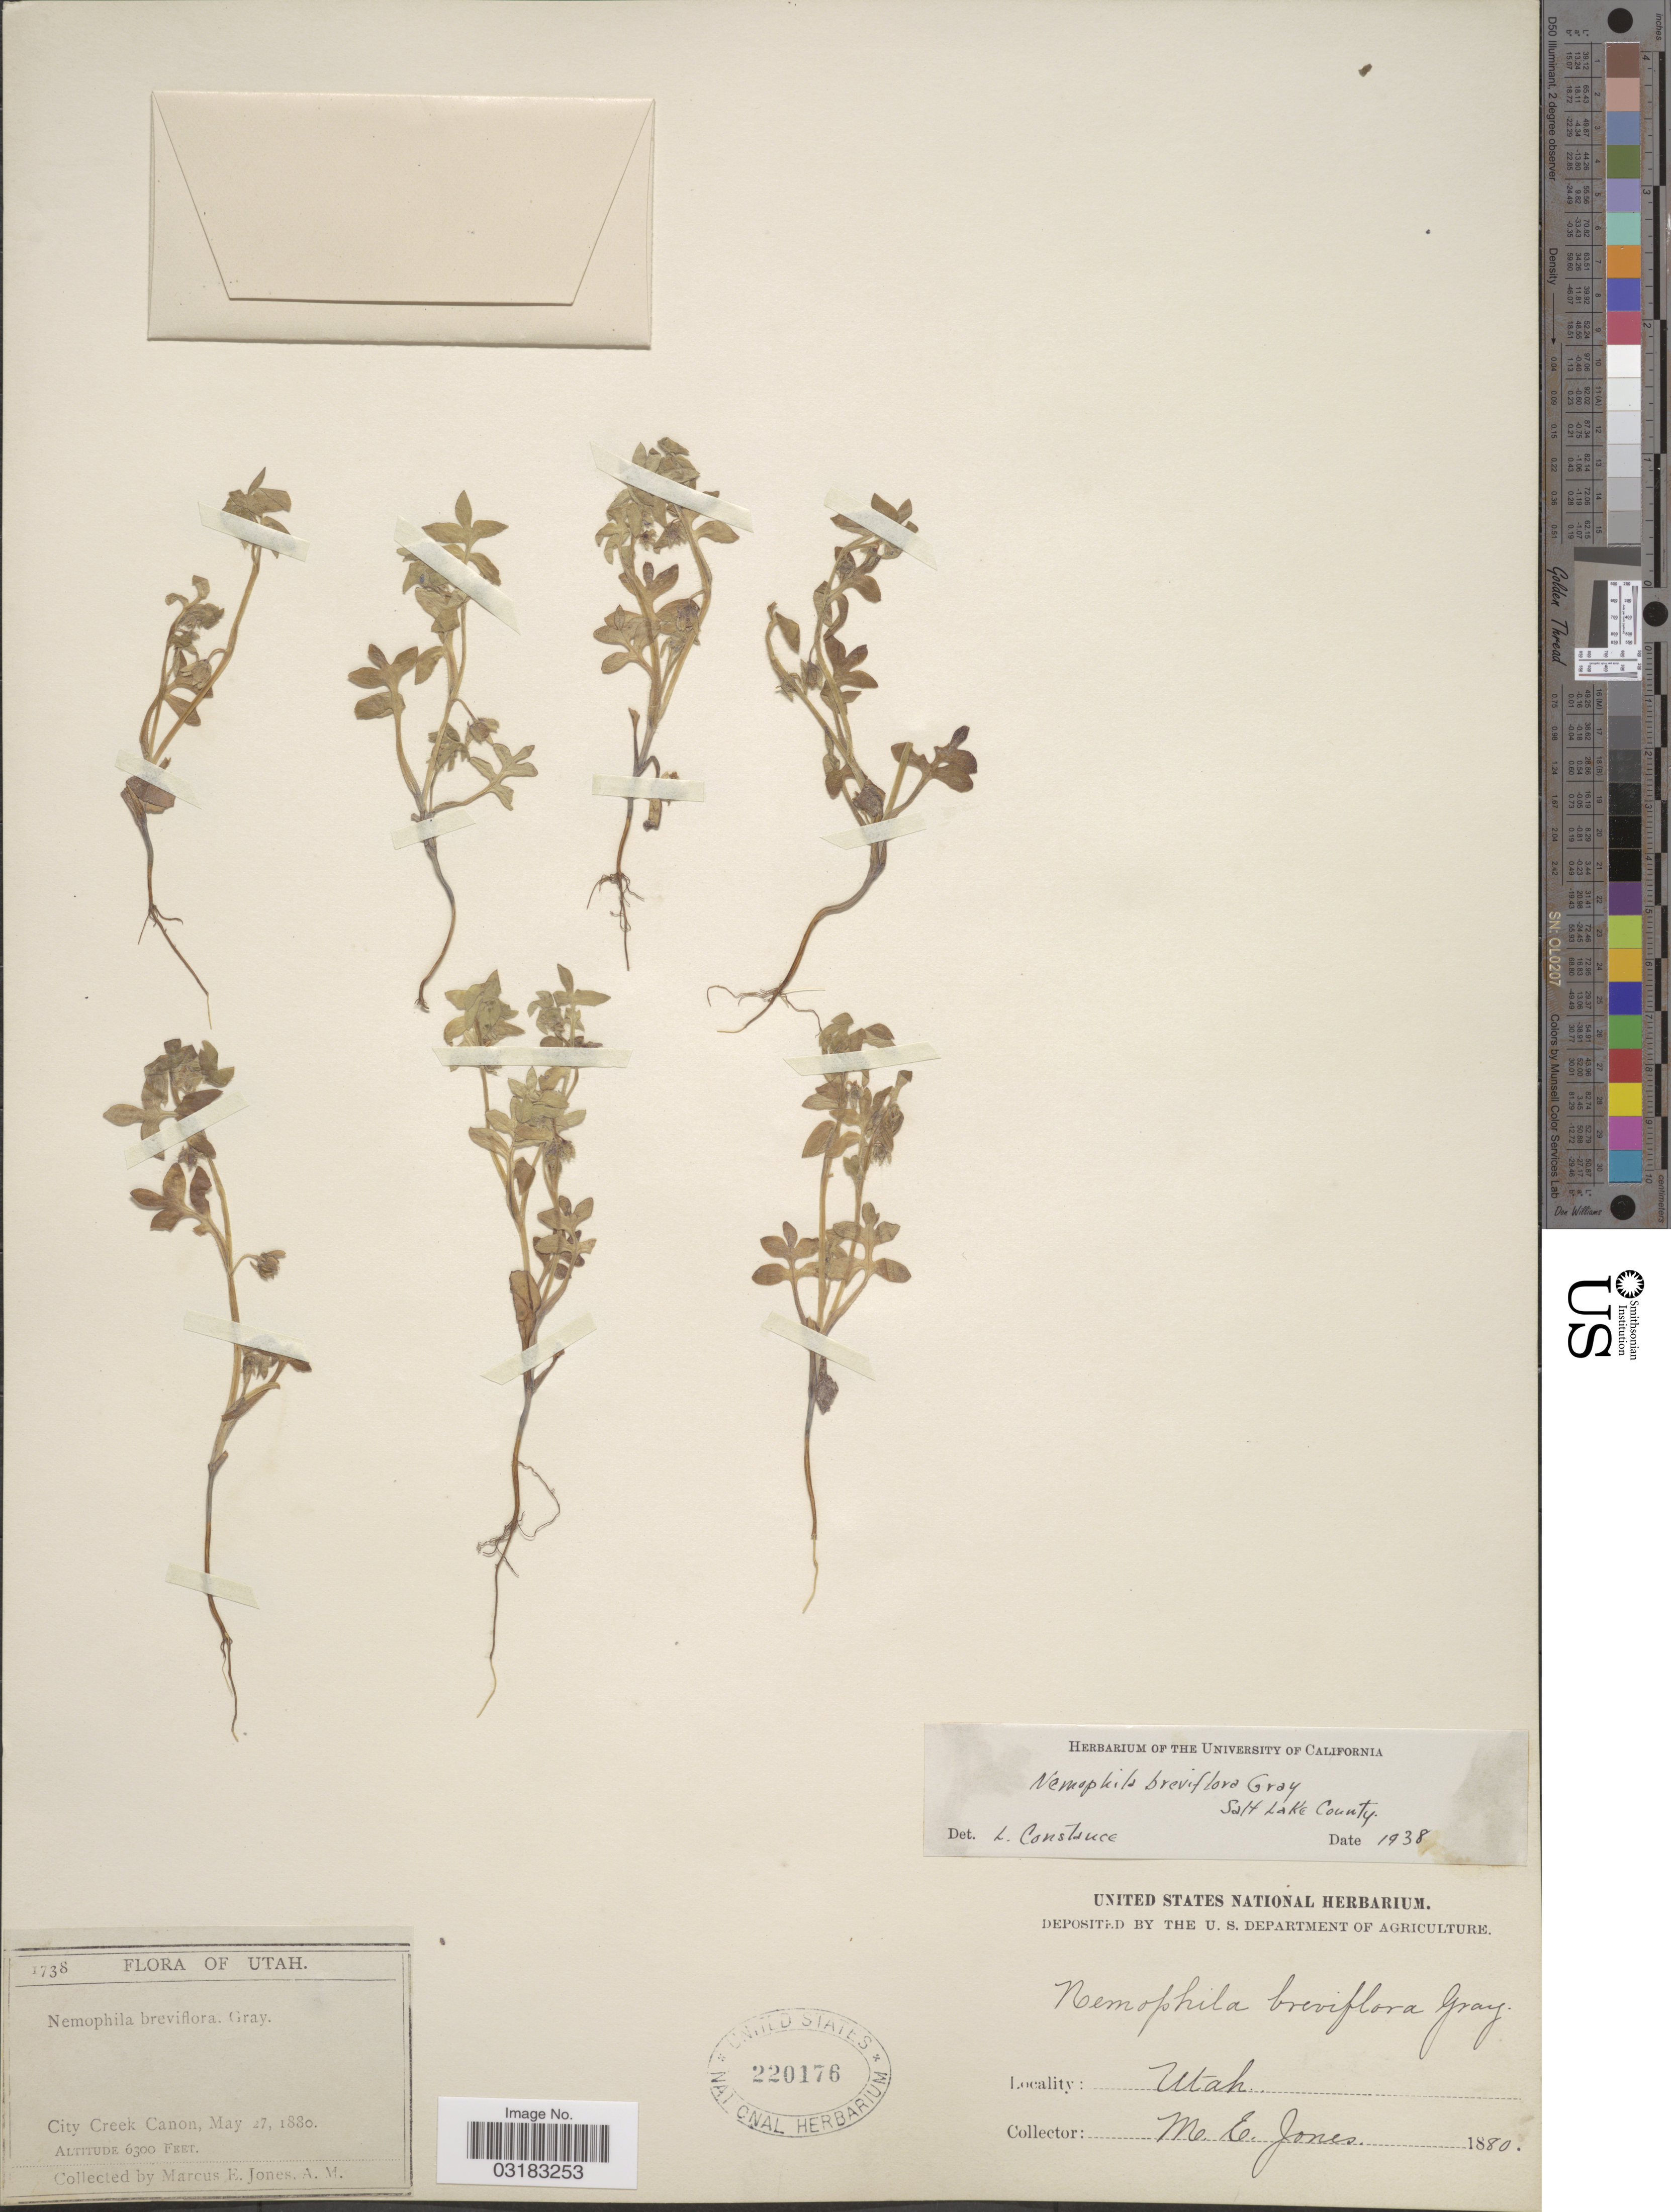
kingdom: Plantae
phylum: Tracheophyta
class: Magnoliopsida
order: Boraginales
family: Hydrophyllaceae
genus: Nemophila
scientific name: Nemophila breviflora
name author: A. Gray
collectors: M. E. Jones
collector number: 1738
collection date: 1880-05-27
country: United States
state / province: Utah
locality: City Creek Canon.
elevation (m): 1920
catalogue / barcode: US 220176